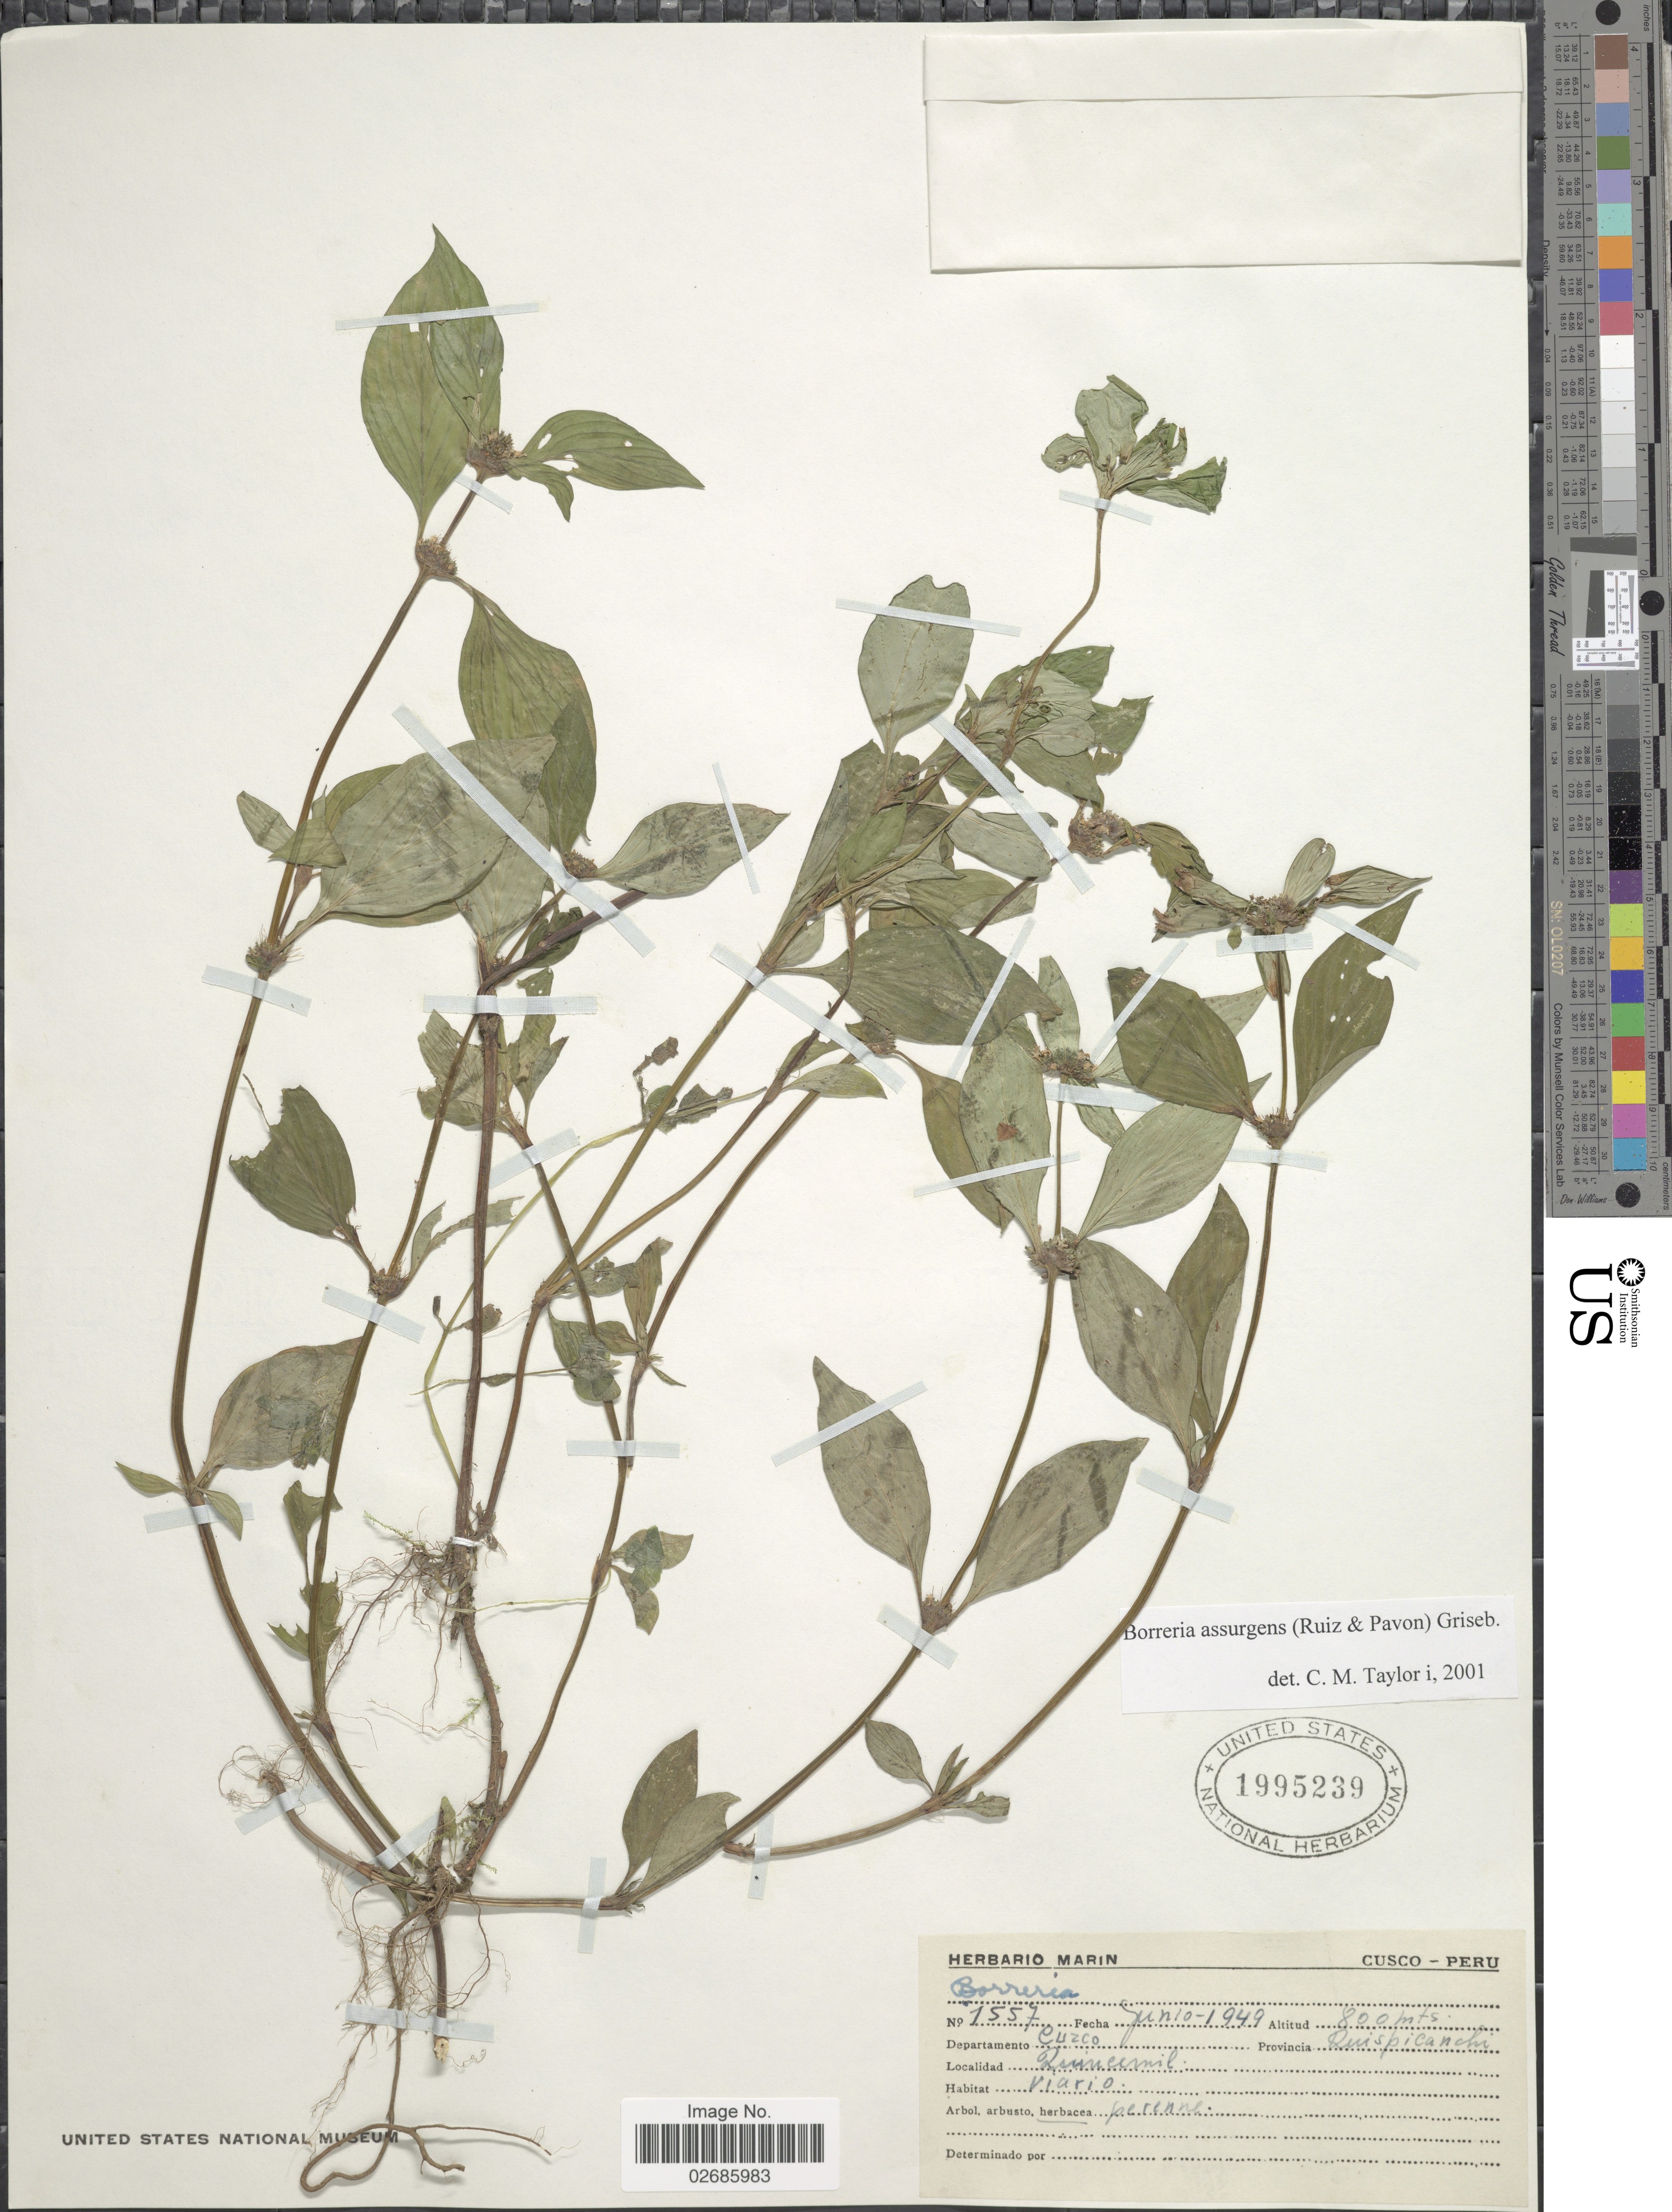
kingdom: Plantae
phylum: Tracheophyta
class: Magnoliopsida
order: Gentianales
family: Rubiaceae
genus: Borreria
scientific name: Borreria assurgens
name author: (Ruiz & Pav.) Griseb.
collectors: ex herb. Marin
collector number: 1557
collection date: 1949-06-10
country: Peru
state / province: Cusco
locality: Quincemil, Provincia Quispicanchi, Departamento Cuzco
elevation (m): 800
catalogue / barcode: US 1995239